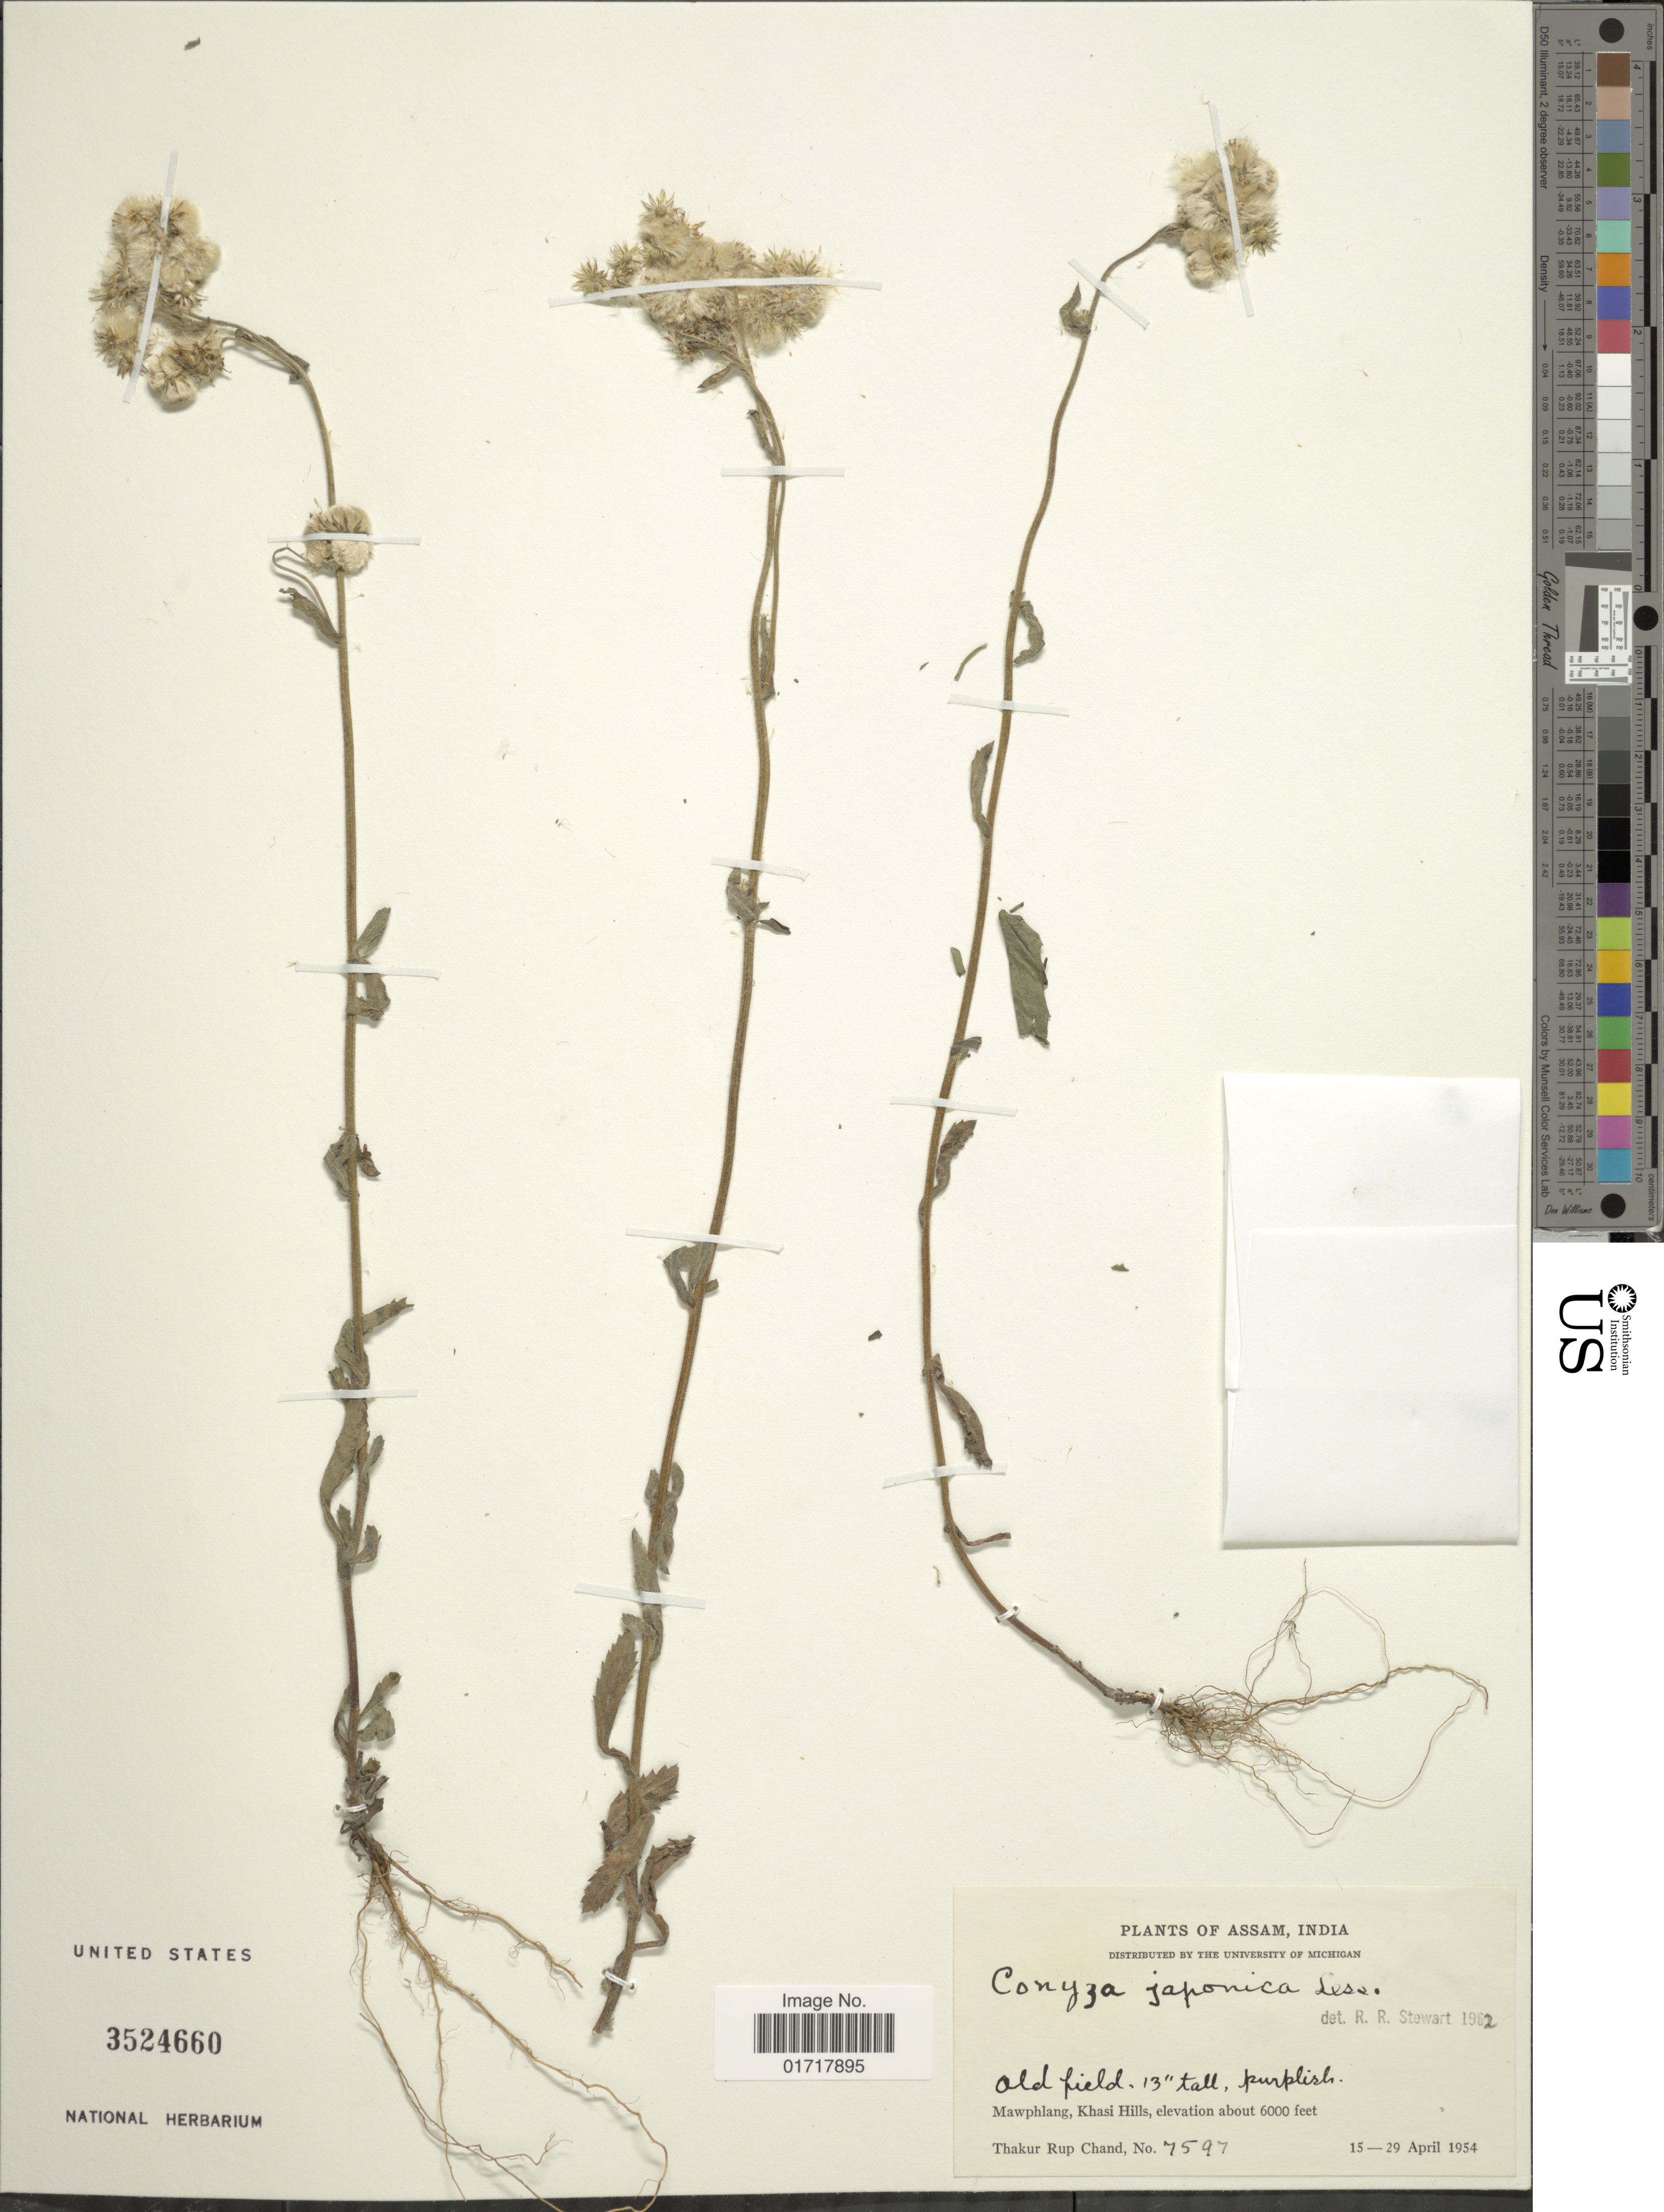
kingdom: Plantae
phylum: Tracheophyta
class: Magnoliopsida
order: Asterales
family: Asteraceae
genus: Conyza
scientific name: Conyza japonica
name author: (Thunb.) Less.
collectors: T. R. Chand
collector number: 7597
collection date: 1954-04-15/1954-04-29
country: India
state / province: Assam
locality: Assam, India. Mawphlang, Khai Hills.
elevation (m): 1829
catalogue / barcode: US 3524660